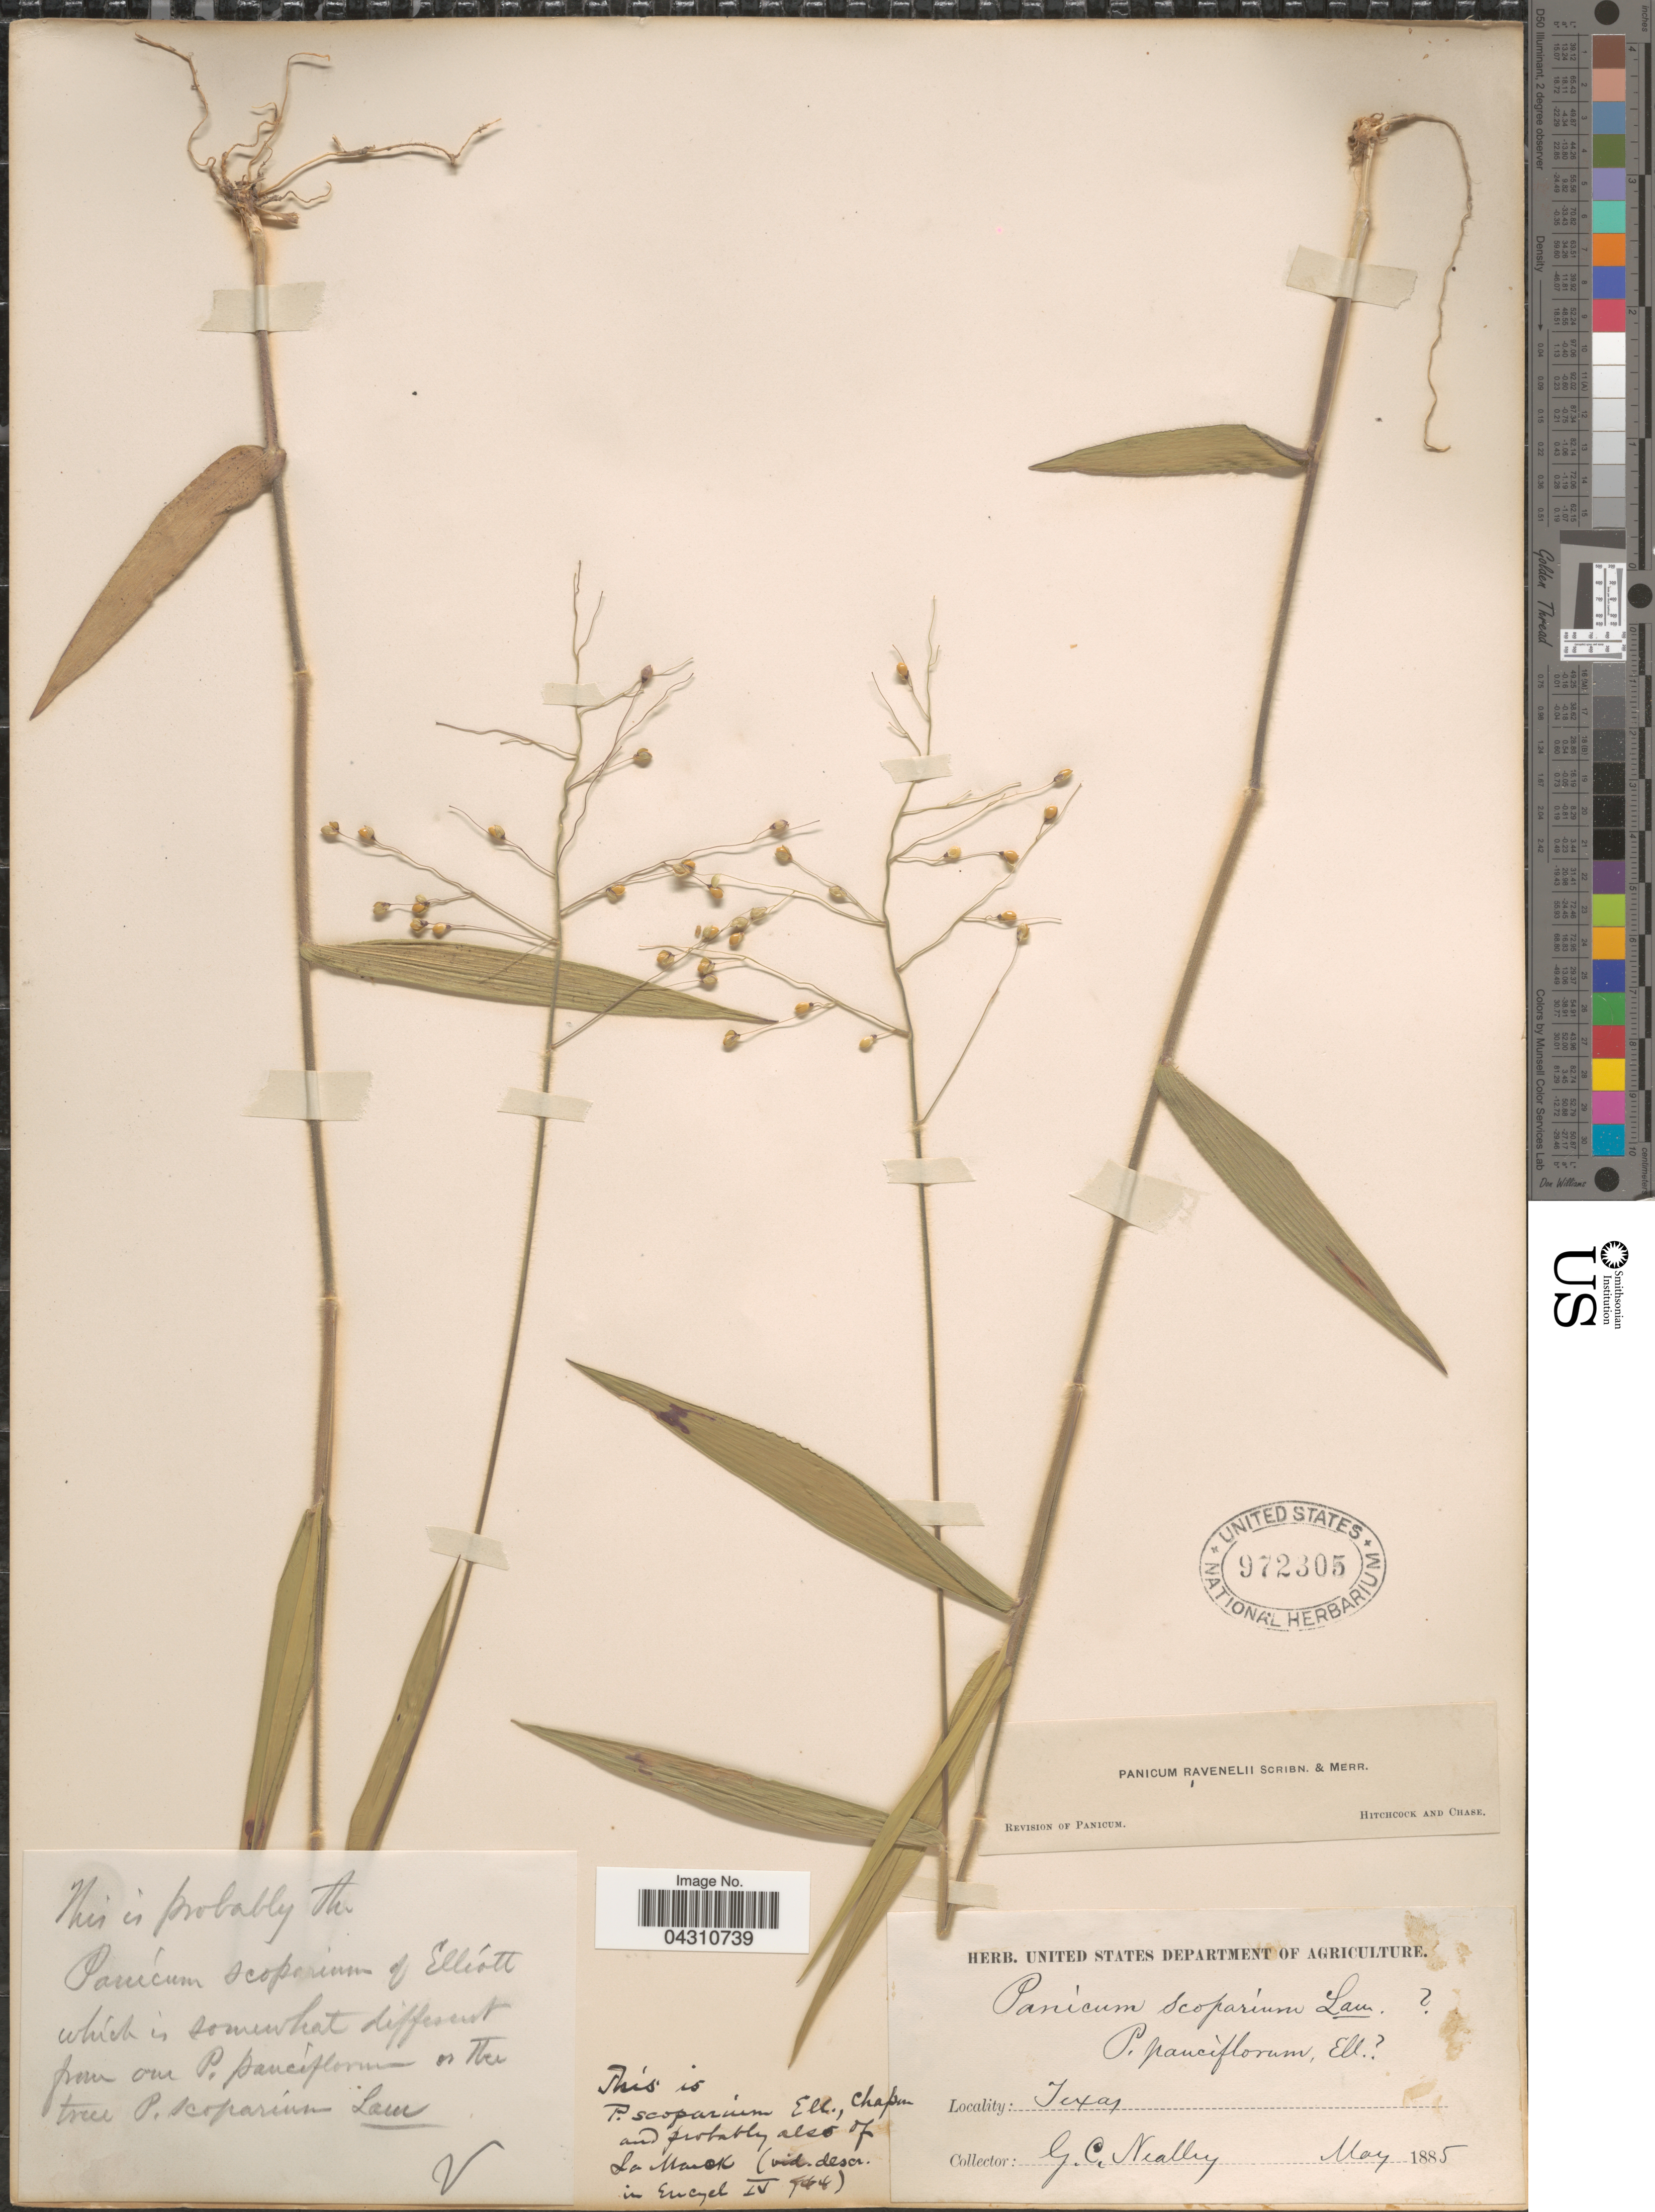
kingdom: Plantae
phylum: Tracheophyta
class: Liliopsida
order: Poales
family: Poaceae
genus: Dichanthelium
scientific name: Dichanthelium ravenelii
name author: (Scribn. & Merr.) Gould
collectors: G. C. Nealley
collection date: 1885-05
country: United States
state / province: Texas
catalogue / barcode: US 972305